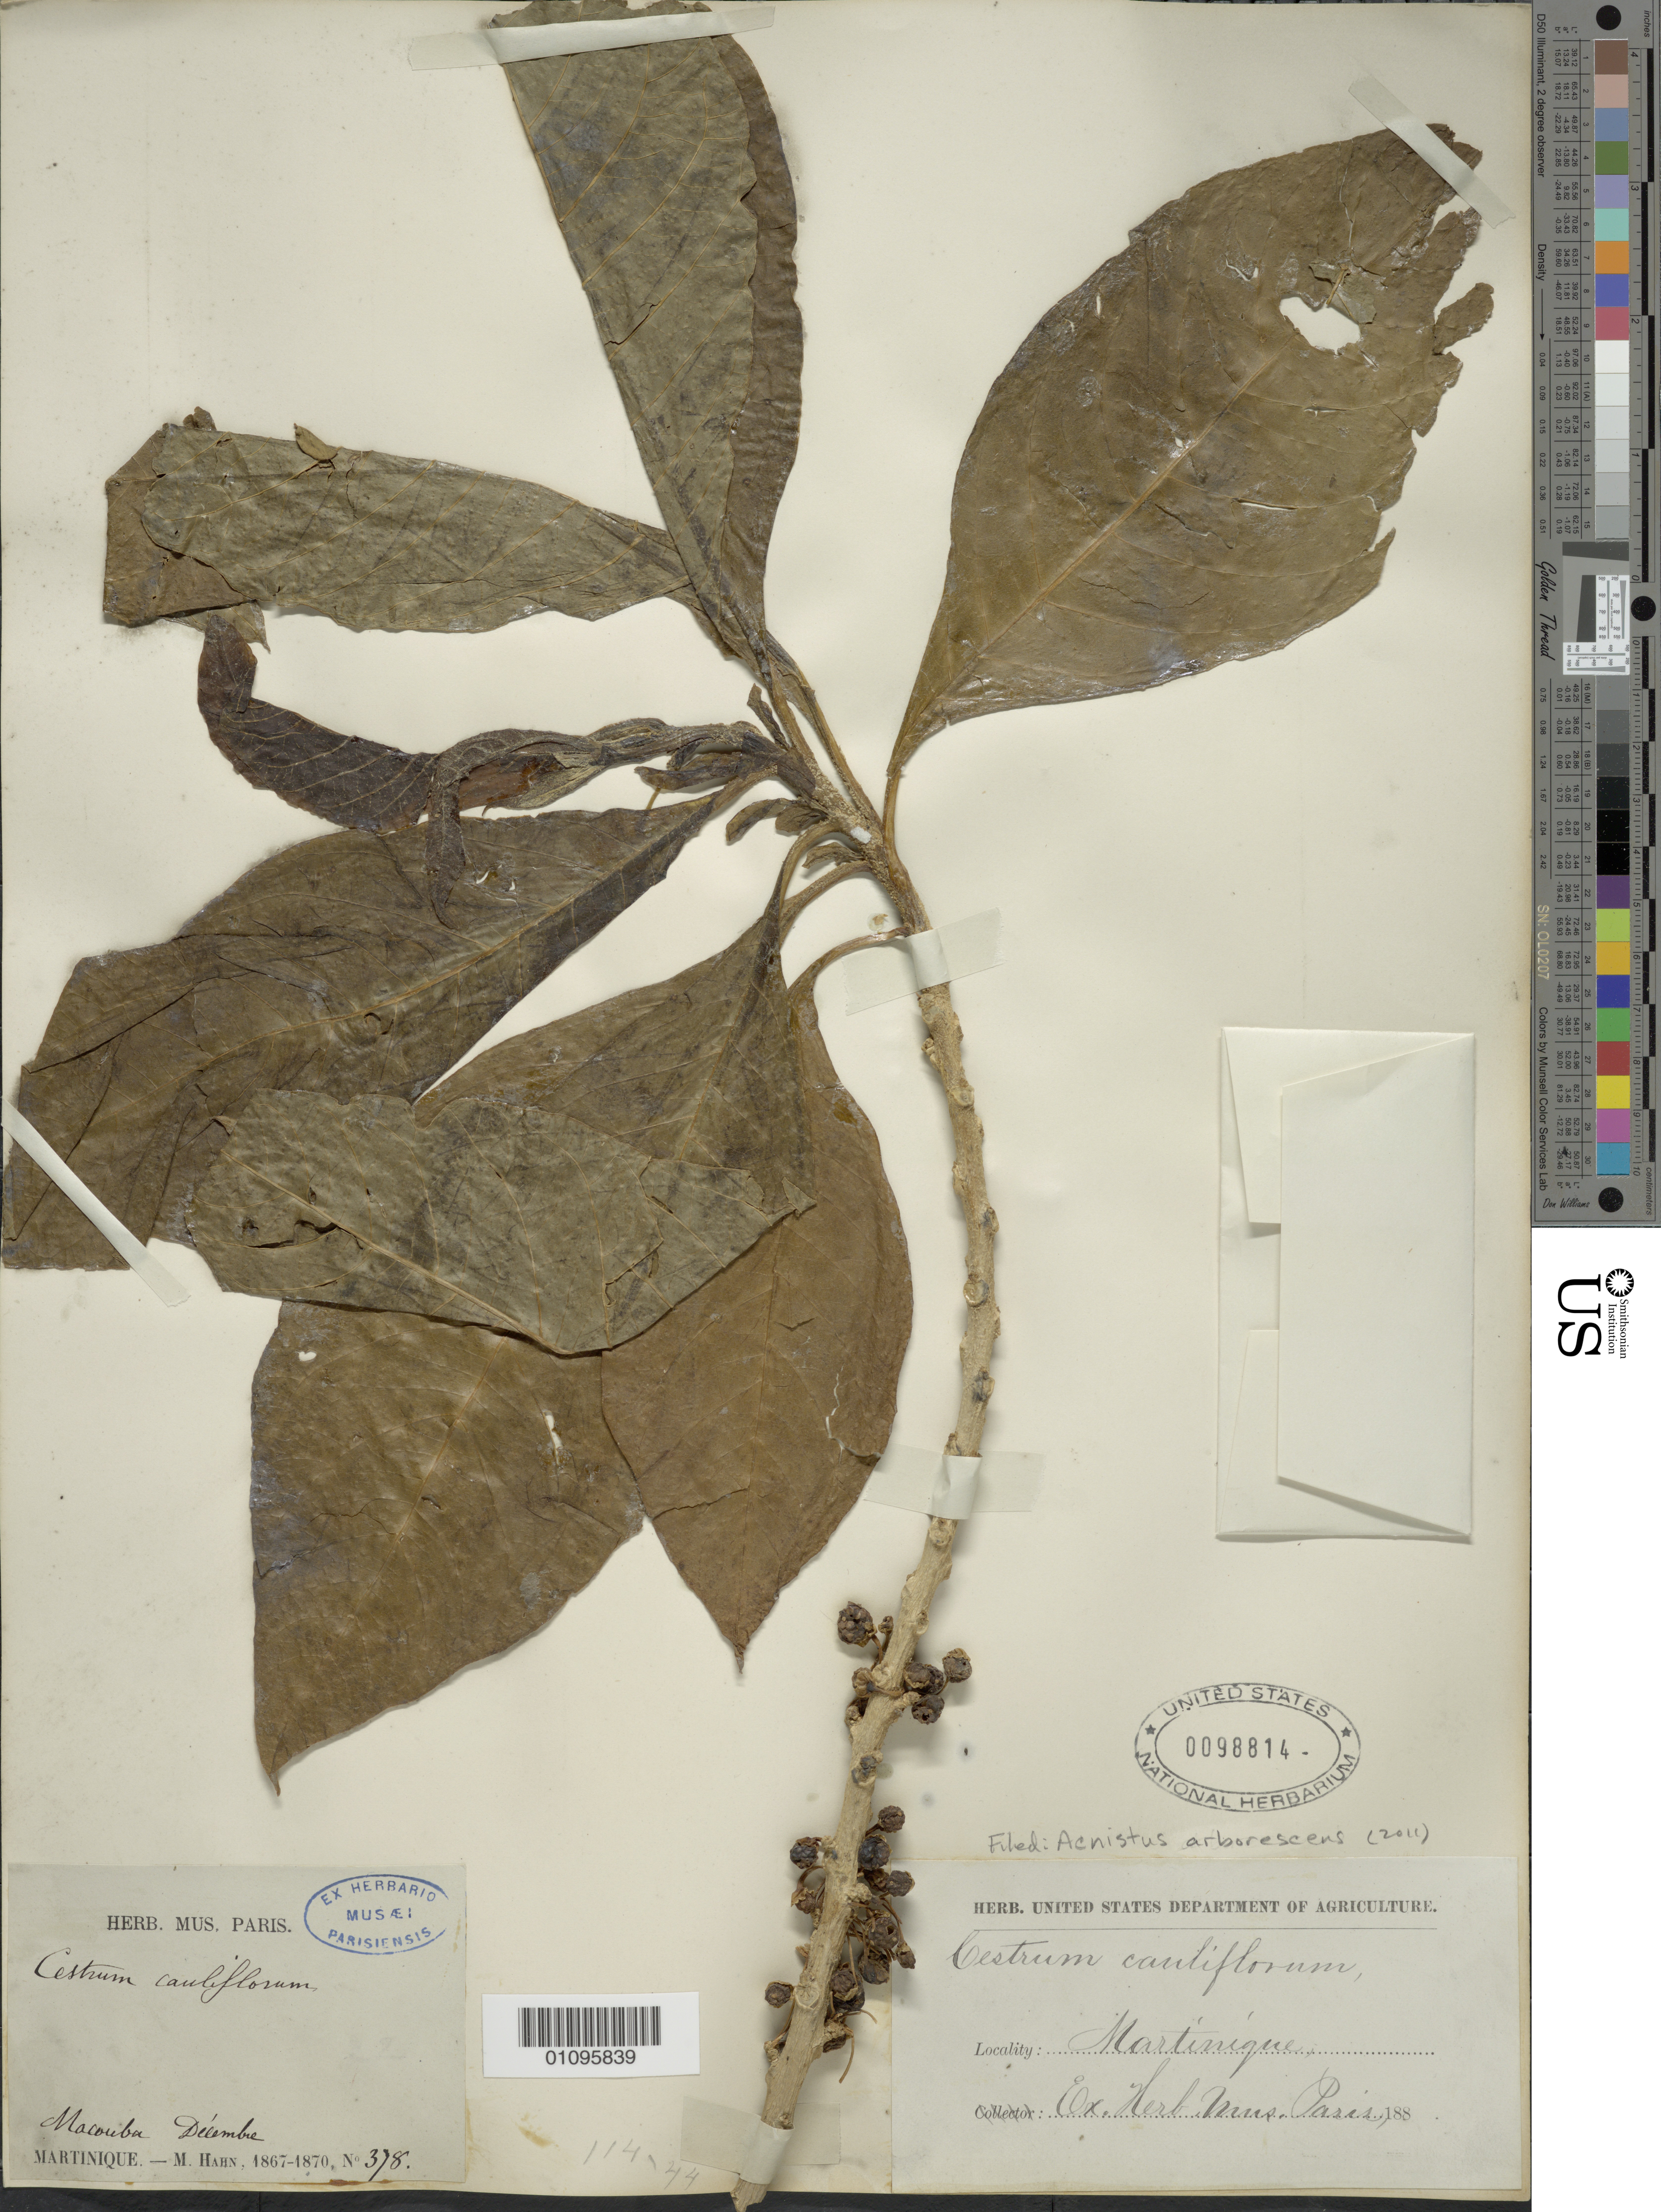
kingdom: Plantae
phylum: Tracheophyta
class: Magnoliopsida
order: Solanales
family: Solanaceae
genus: Acnistus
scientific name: Acnistus arborescens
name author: (L.) Schltdl.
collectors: M. Hahn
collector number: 378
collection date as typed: Dec 1867 to -- Dec 1870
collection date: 1867-12/1870-12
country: Martinique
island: Martinique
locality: Macouba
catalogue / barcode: US 98814